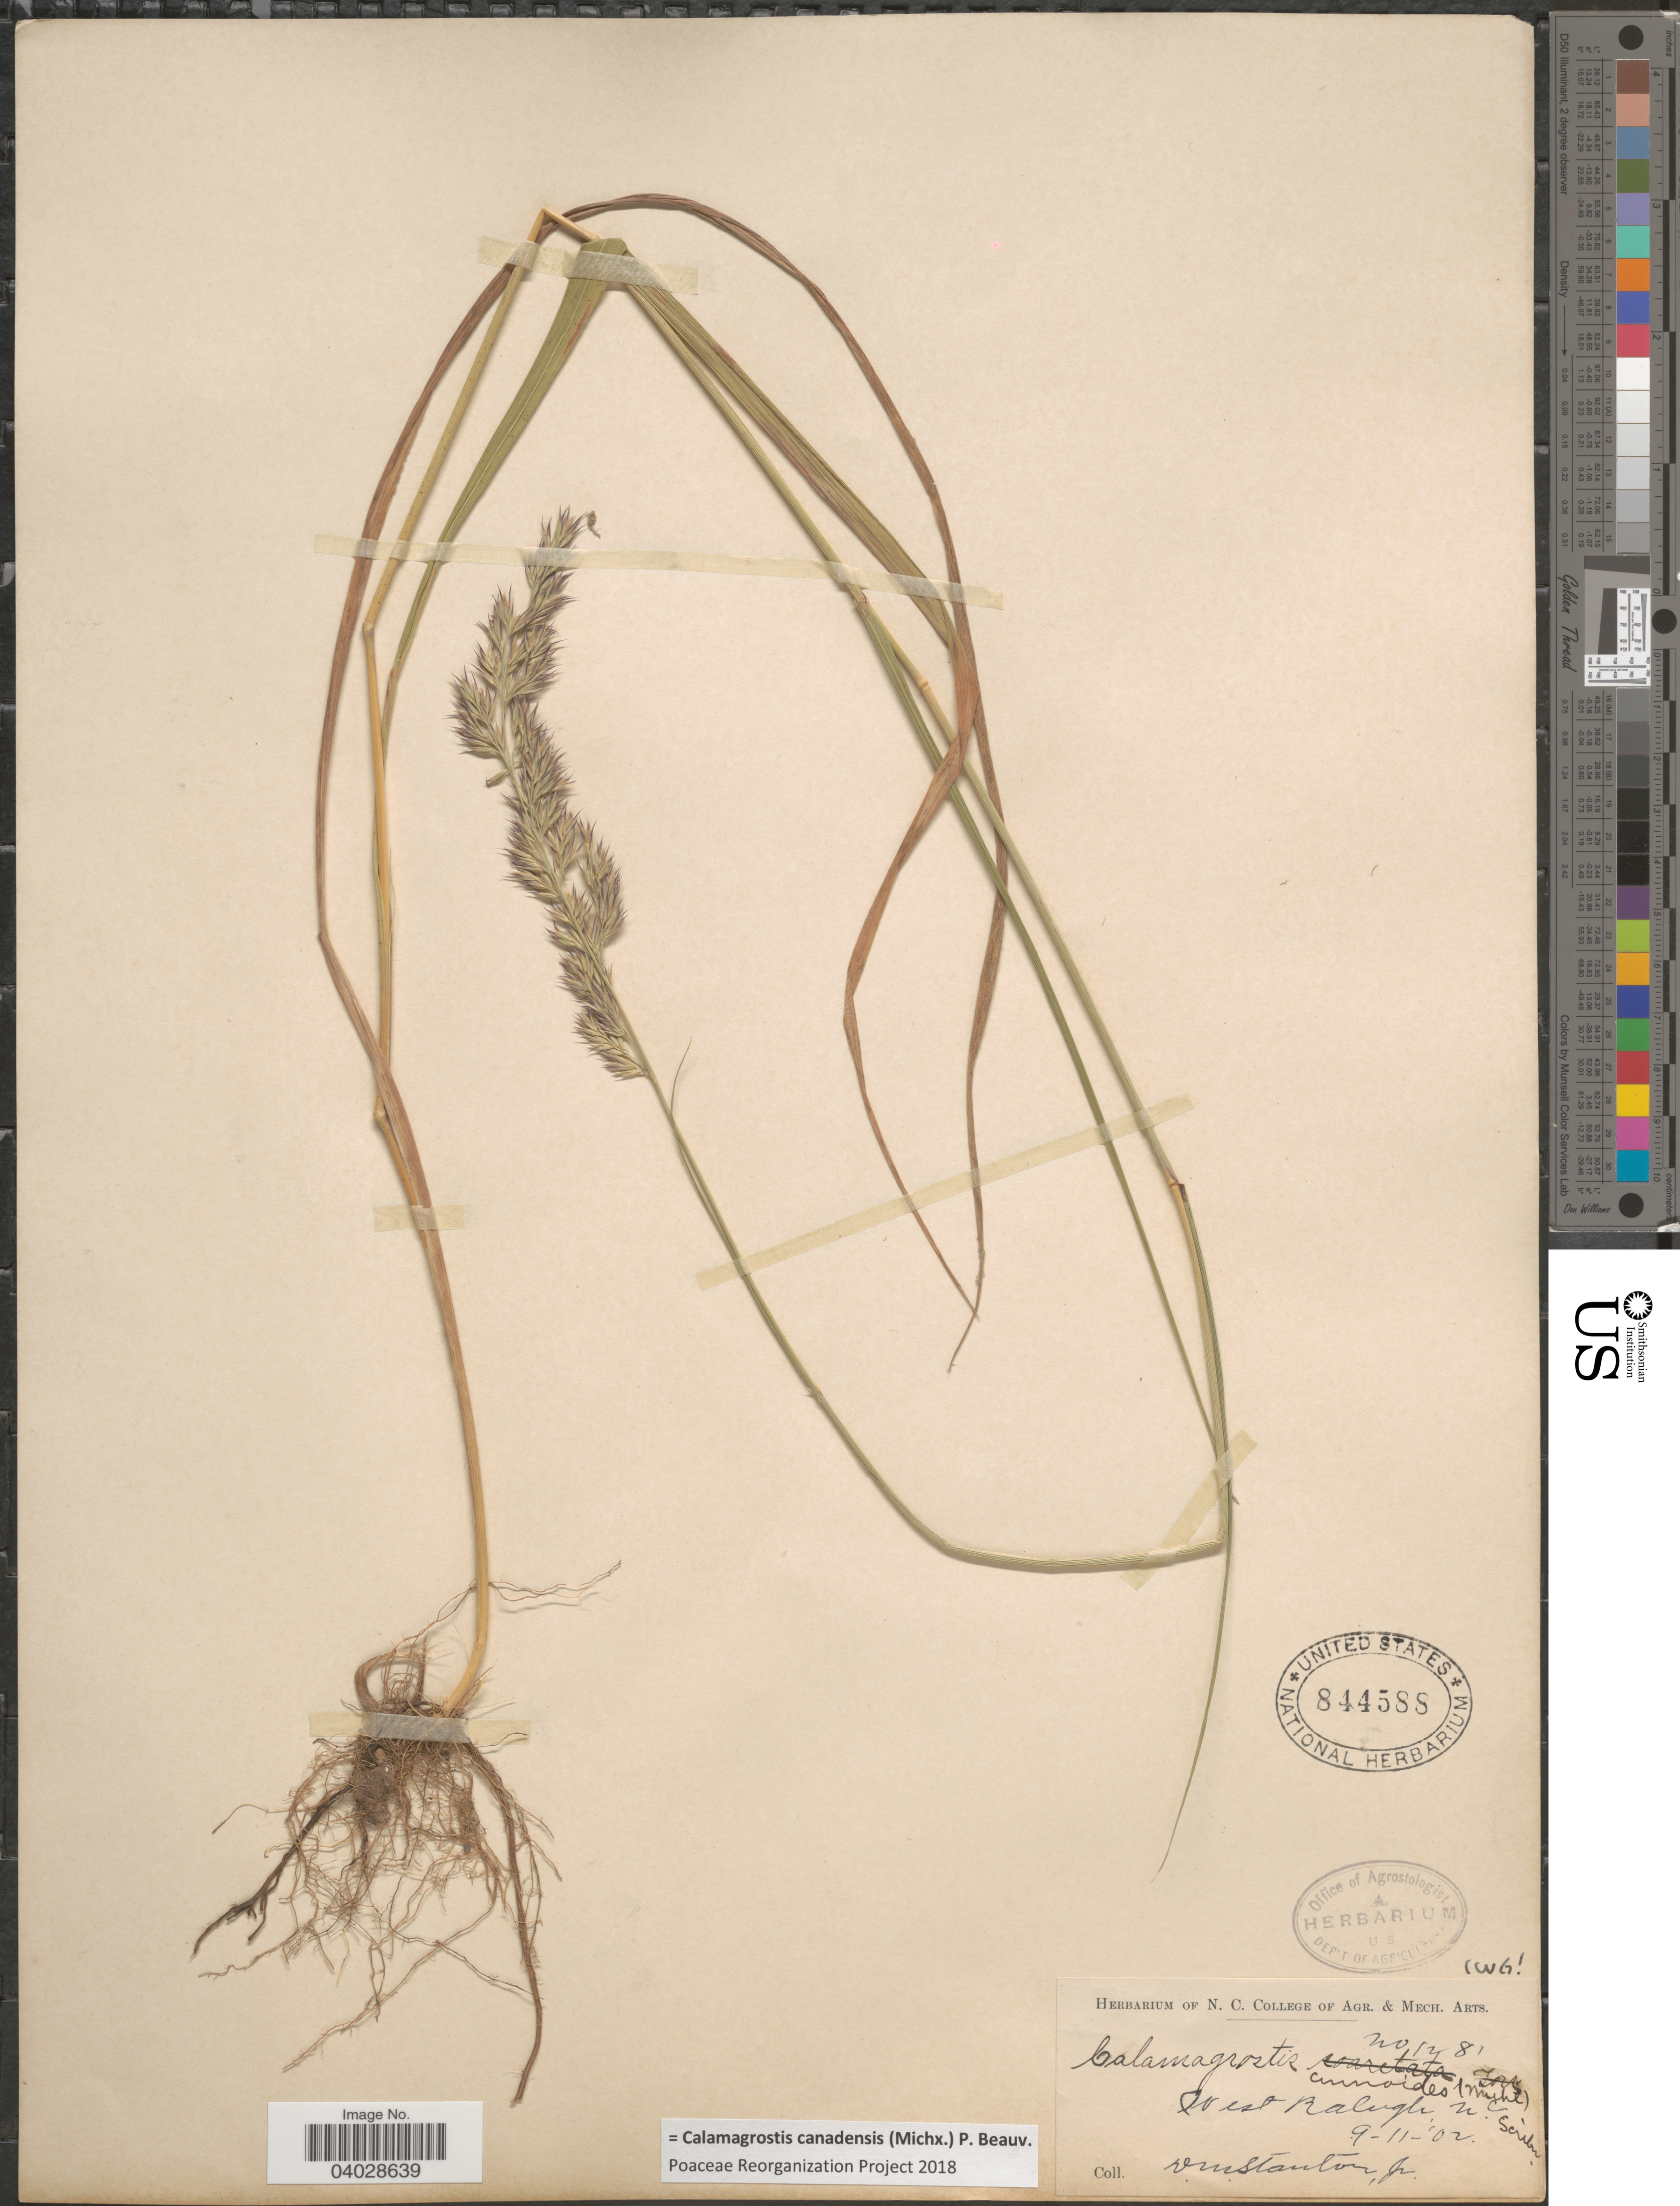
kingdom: Plantae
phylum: Tracheophyta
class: Liliopsida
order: Poales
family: Poaceae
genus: Calamagrostis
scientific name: Calamagrostis canadensis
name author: (Michx.) P. Beauv.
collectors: Stanton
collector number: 1281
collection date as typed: Transcribed d/m/y: 11/9/2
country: United States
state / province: North Carolina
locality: West Raleigh.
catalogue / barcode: US 844588